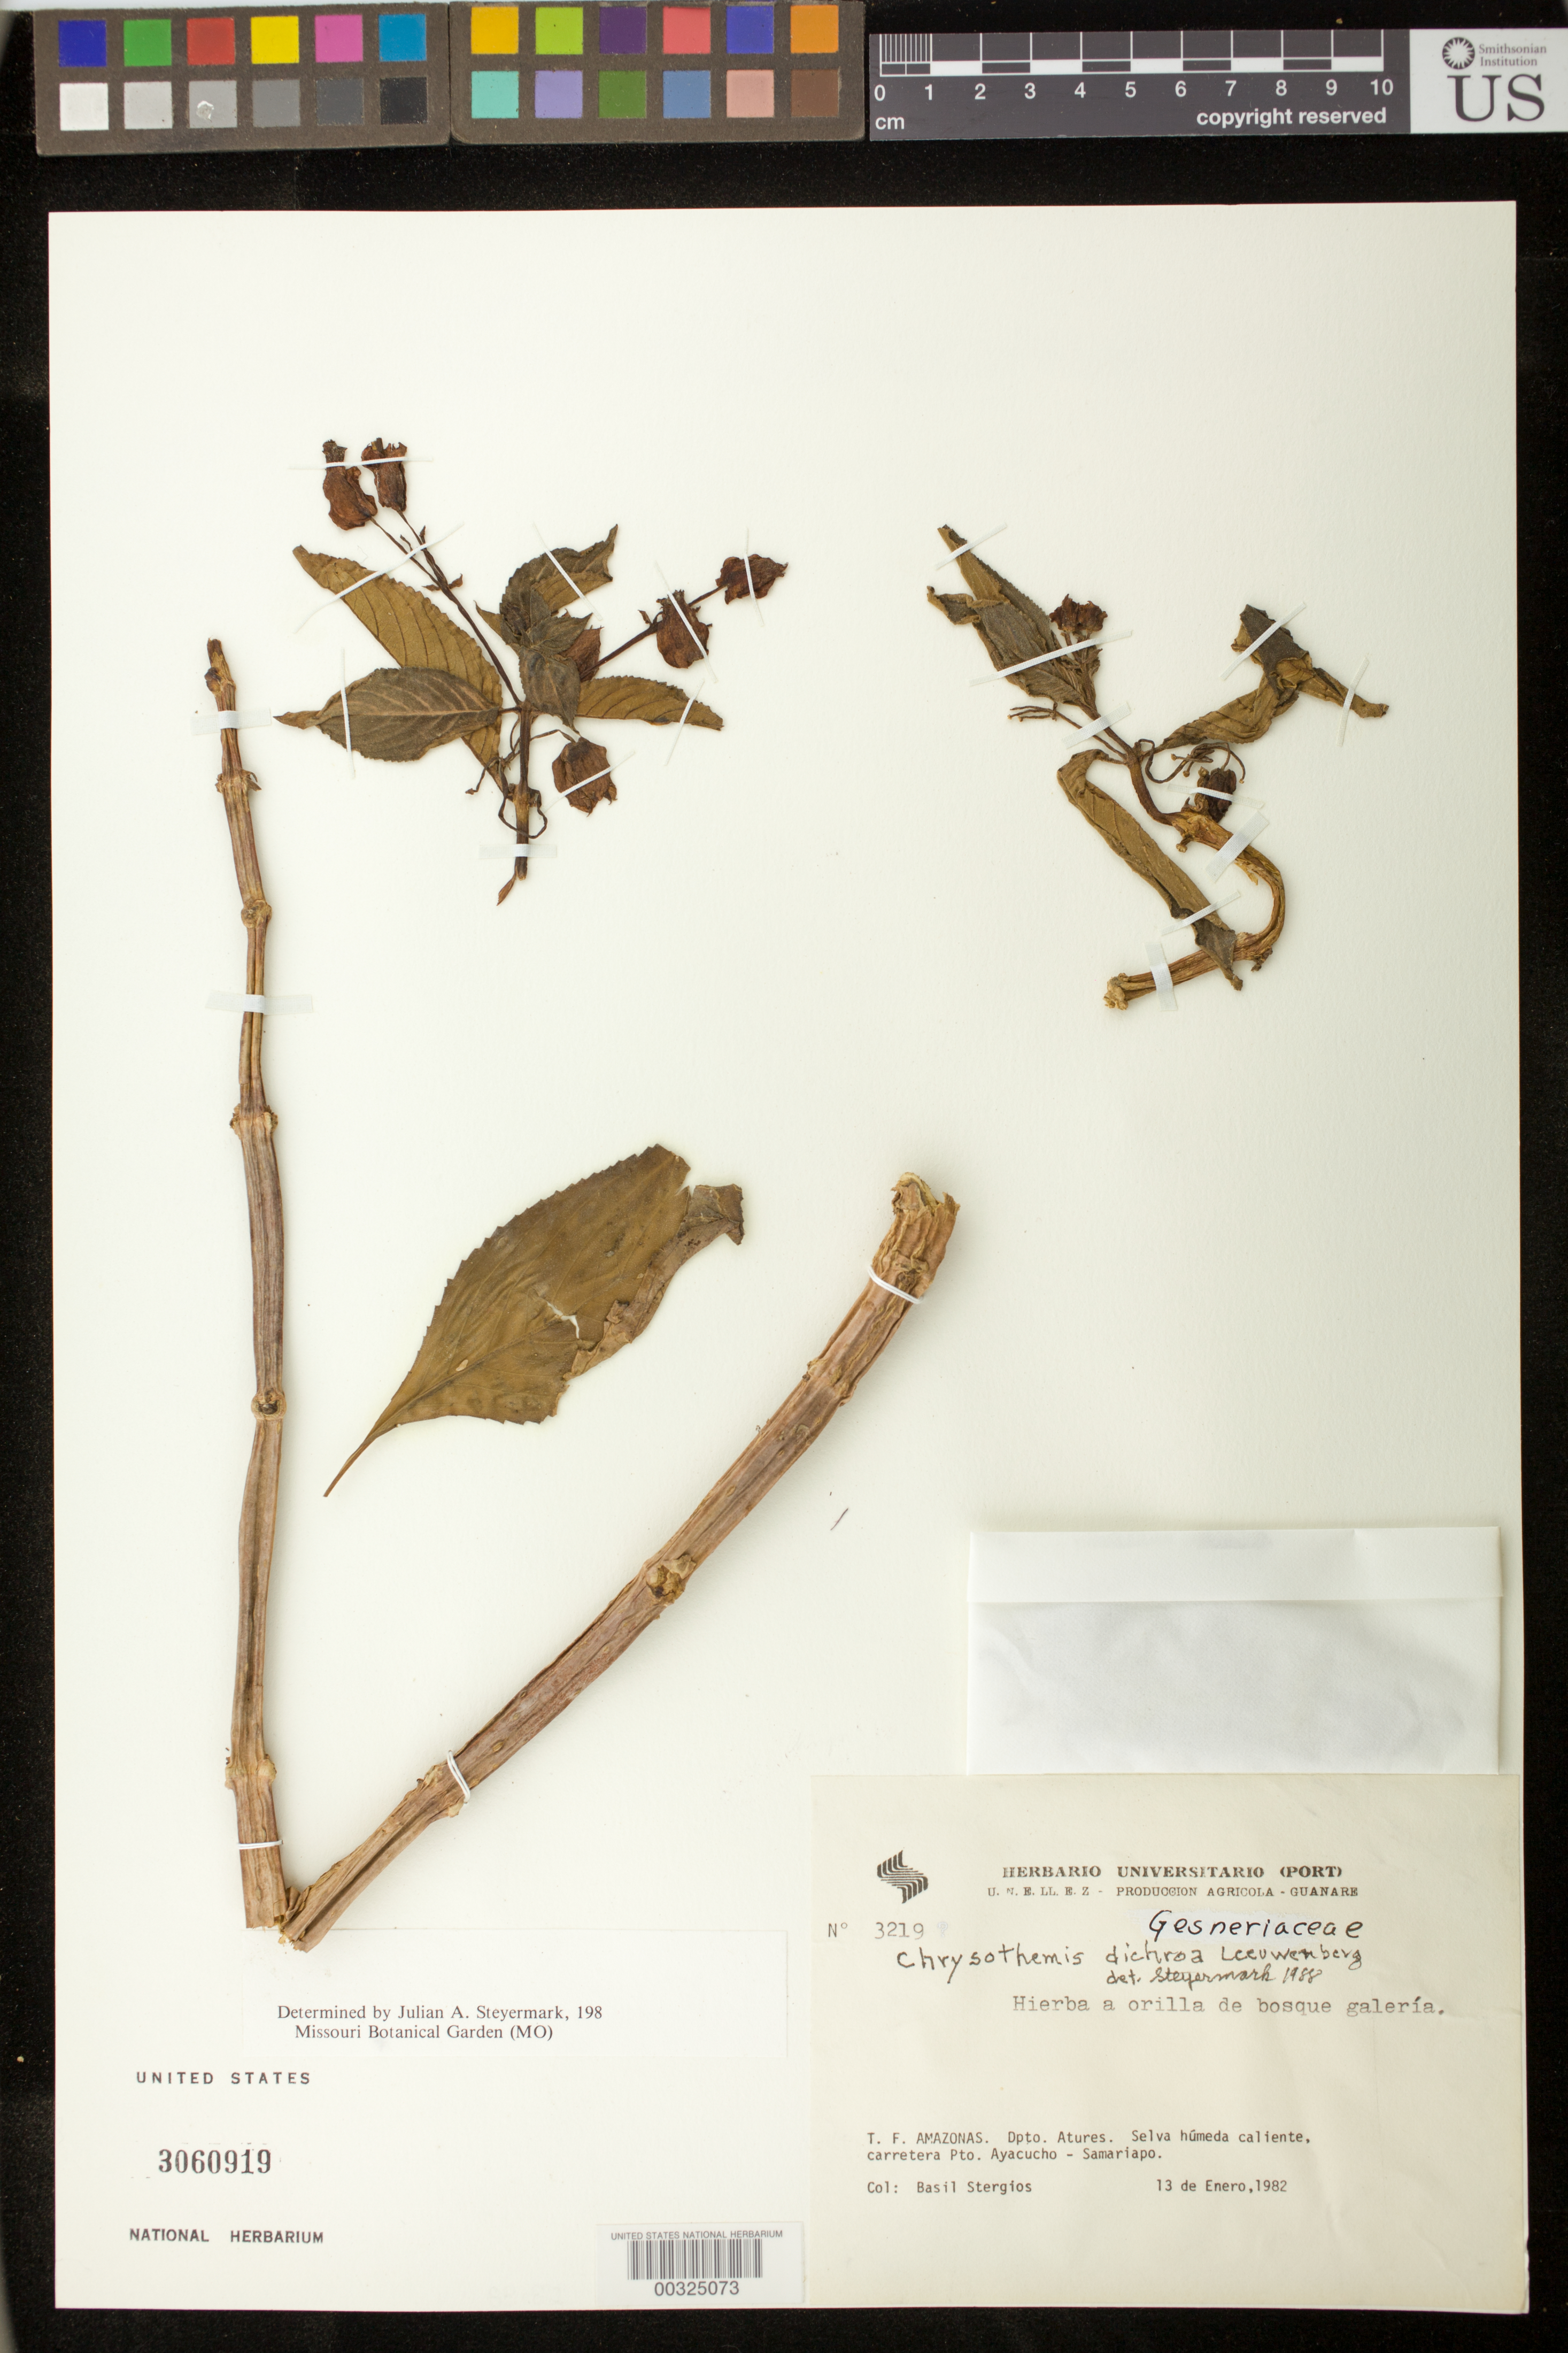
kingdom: Plantae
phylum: Tracheophyta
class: Magnoliopsida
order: Lamiales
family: Gesneriaceae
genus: Chrysothemis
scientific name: Chrysothemis dichroa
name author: Leeuwenb.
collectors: B. G. Stergios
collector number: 3219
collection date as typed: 13 Jan 1982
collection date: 1982-01-13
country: Venezuela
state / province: Amazonas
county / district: Atures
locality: Puerto Ayacucho to Samariapo road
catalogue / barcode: US 3060919